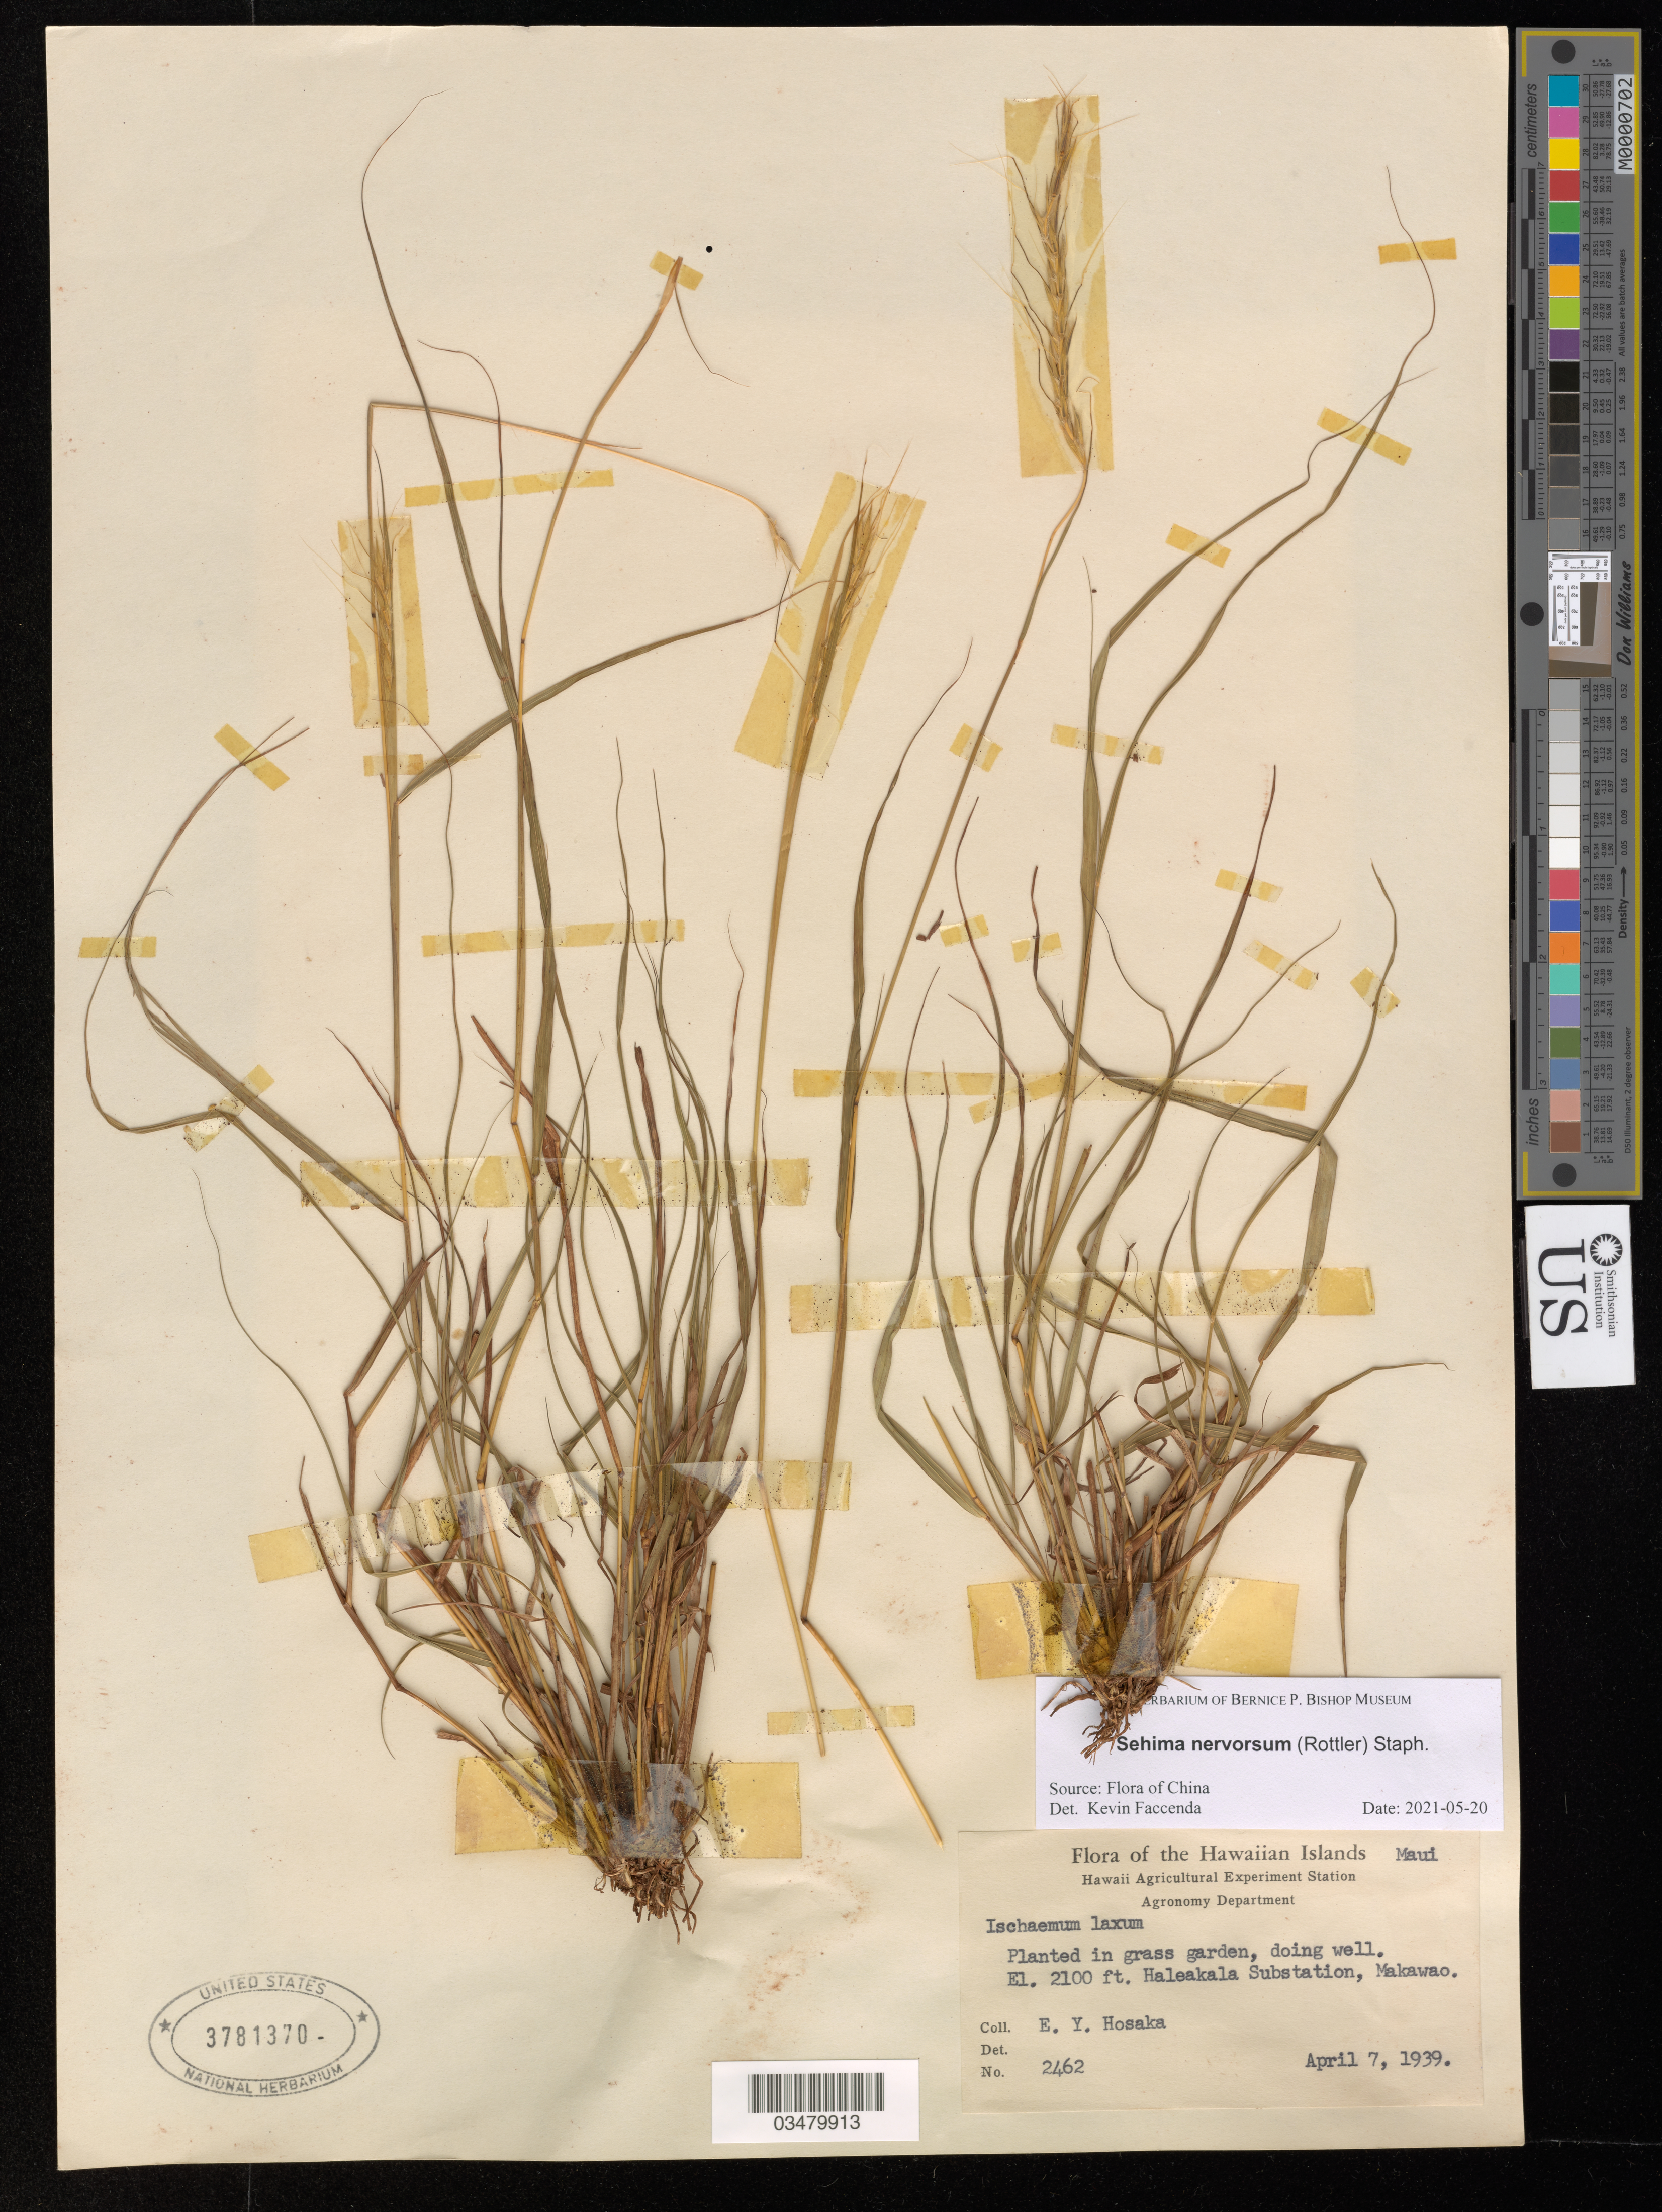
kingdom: Plantae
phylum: Tracheophyta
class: Liliopsida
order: Poales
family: Poaceae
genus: Sehima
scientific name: Sehima nervosa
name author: Stapf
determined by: Faccenda, K.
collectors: E. Y. Hosaka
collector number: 2462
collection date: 1939-04-07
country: United States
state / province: Hawaii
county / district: Maui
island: Maui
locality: Haleakala substation, Makawao.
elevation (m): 640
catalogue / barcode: US 3781370